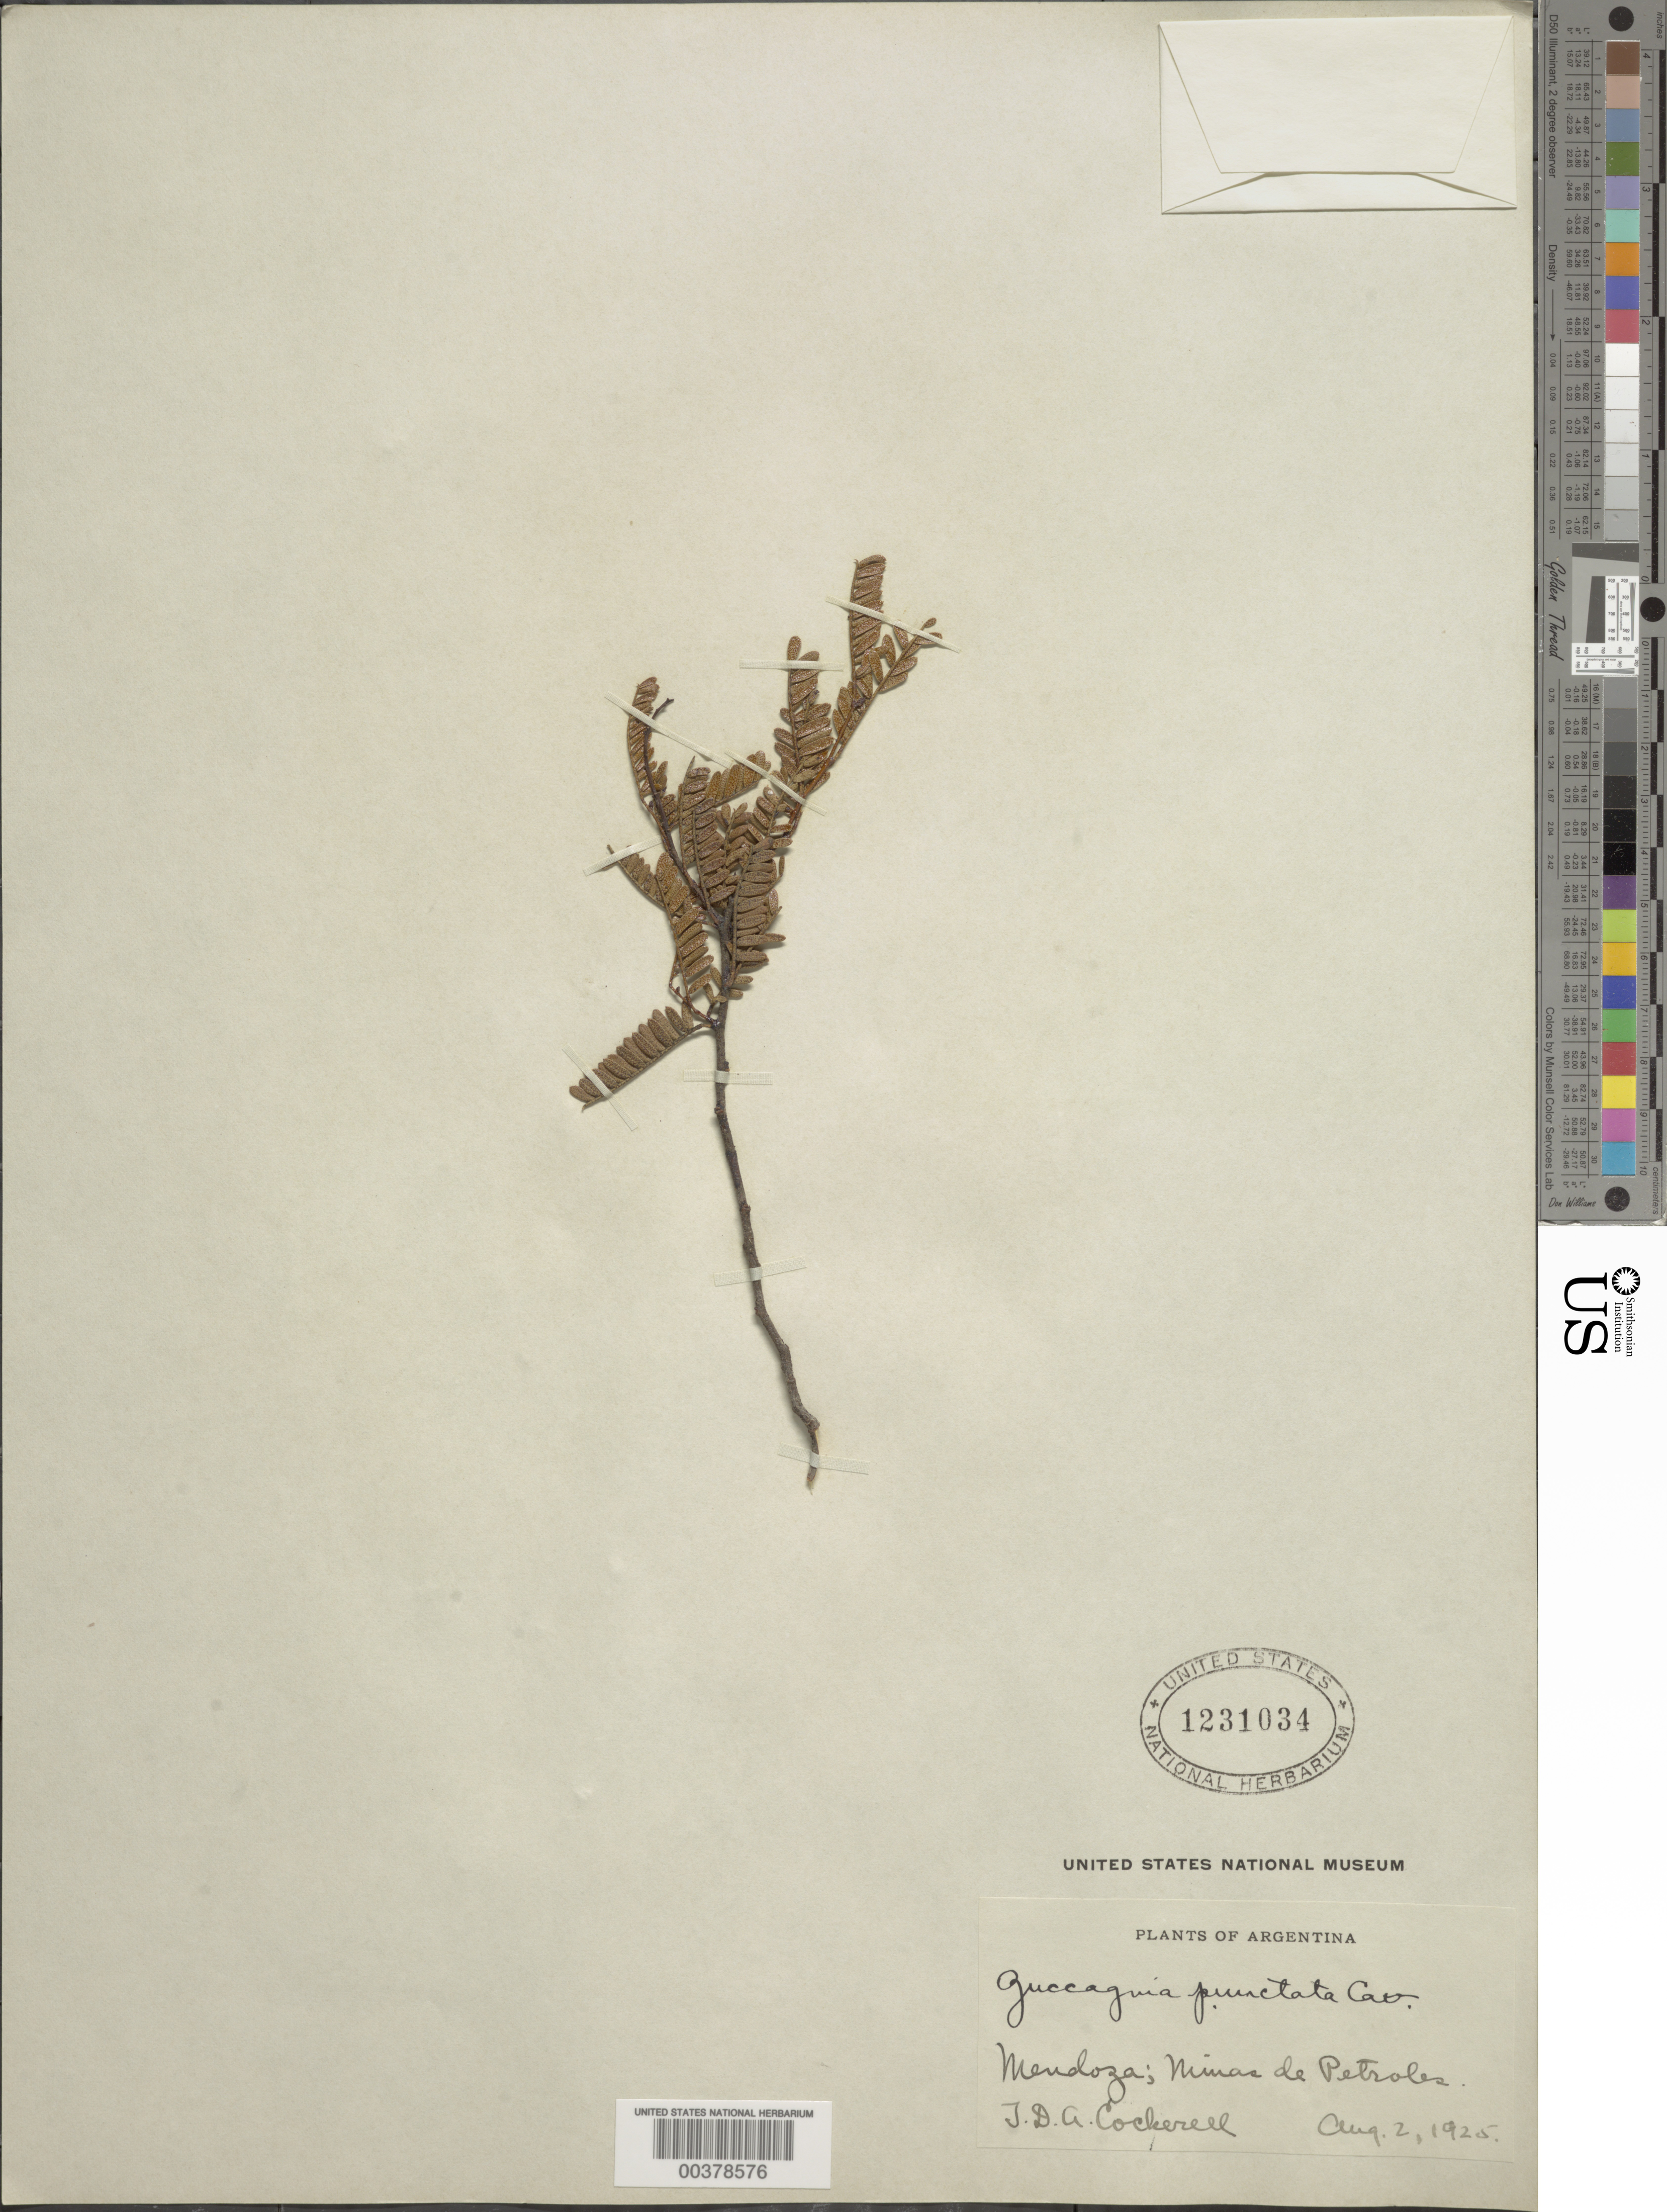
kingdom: Plantae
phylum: Tracheophyta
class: Magnoliopsida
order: Fabales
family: Fabaceae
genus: Zuccagnia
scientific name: Zuccagnia punctata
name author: Cav.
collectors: T. Cockerell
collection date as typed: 02 Aug 1925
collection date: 1925-08-02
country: Argentina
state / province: Mendoza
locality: Minas de Petroles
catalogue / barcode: US 1231034